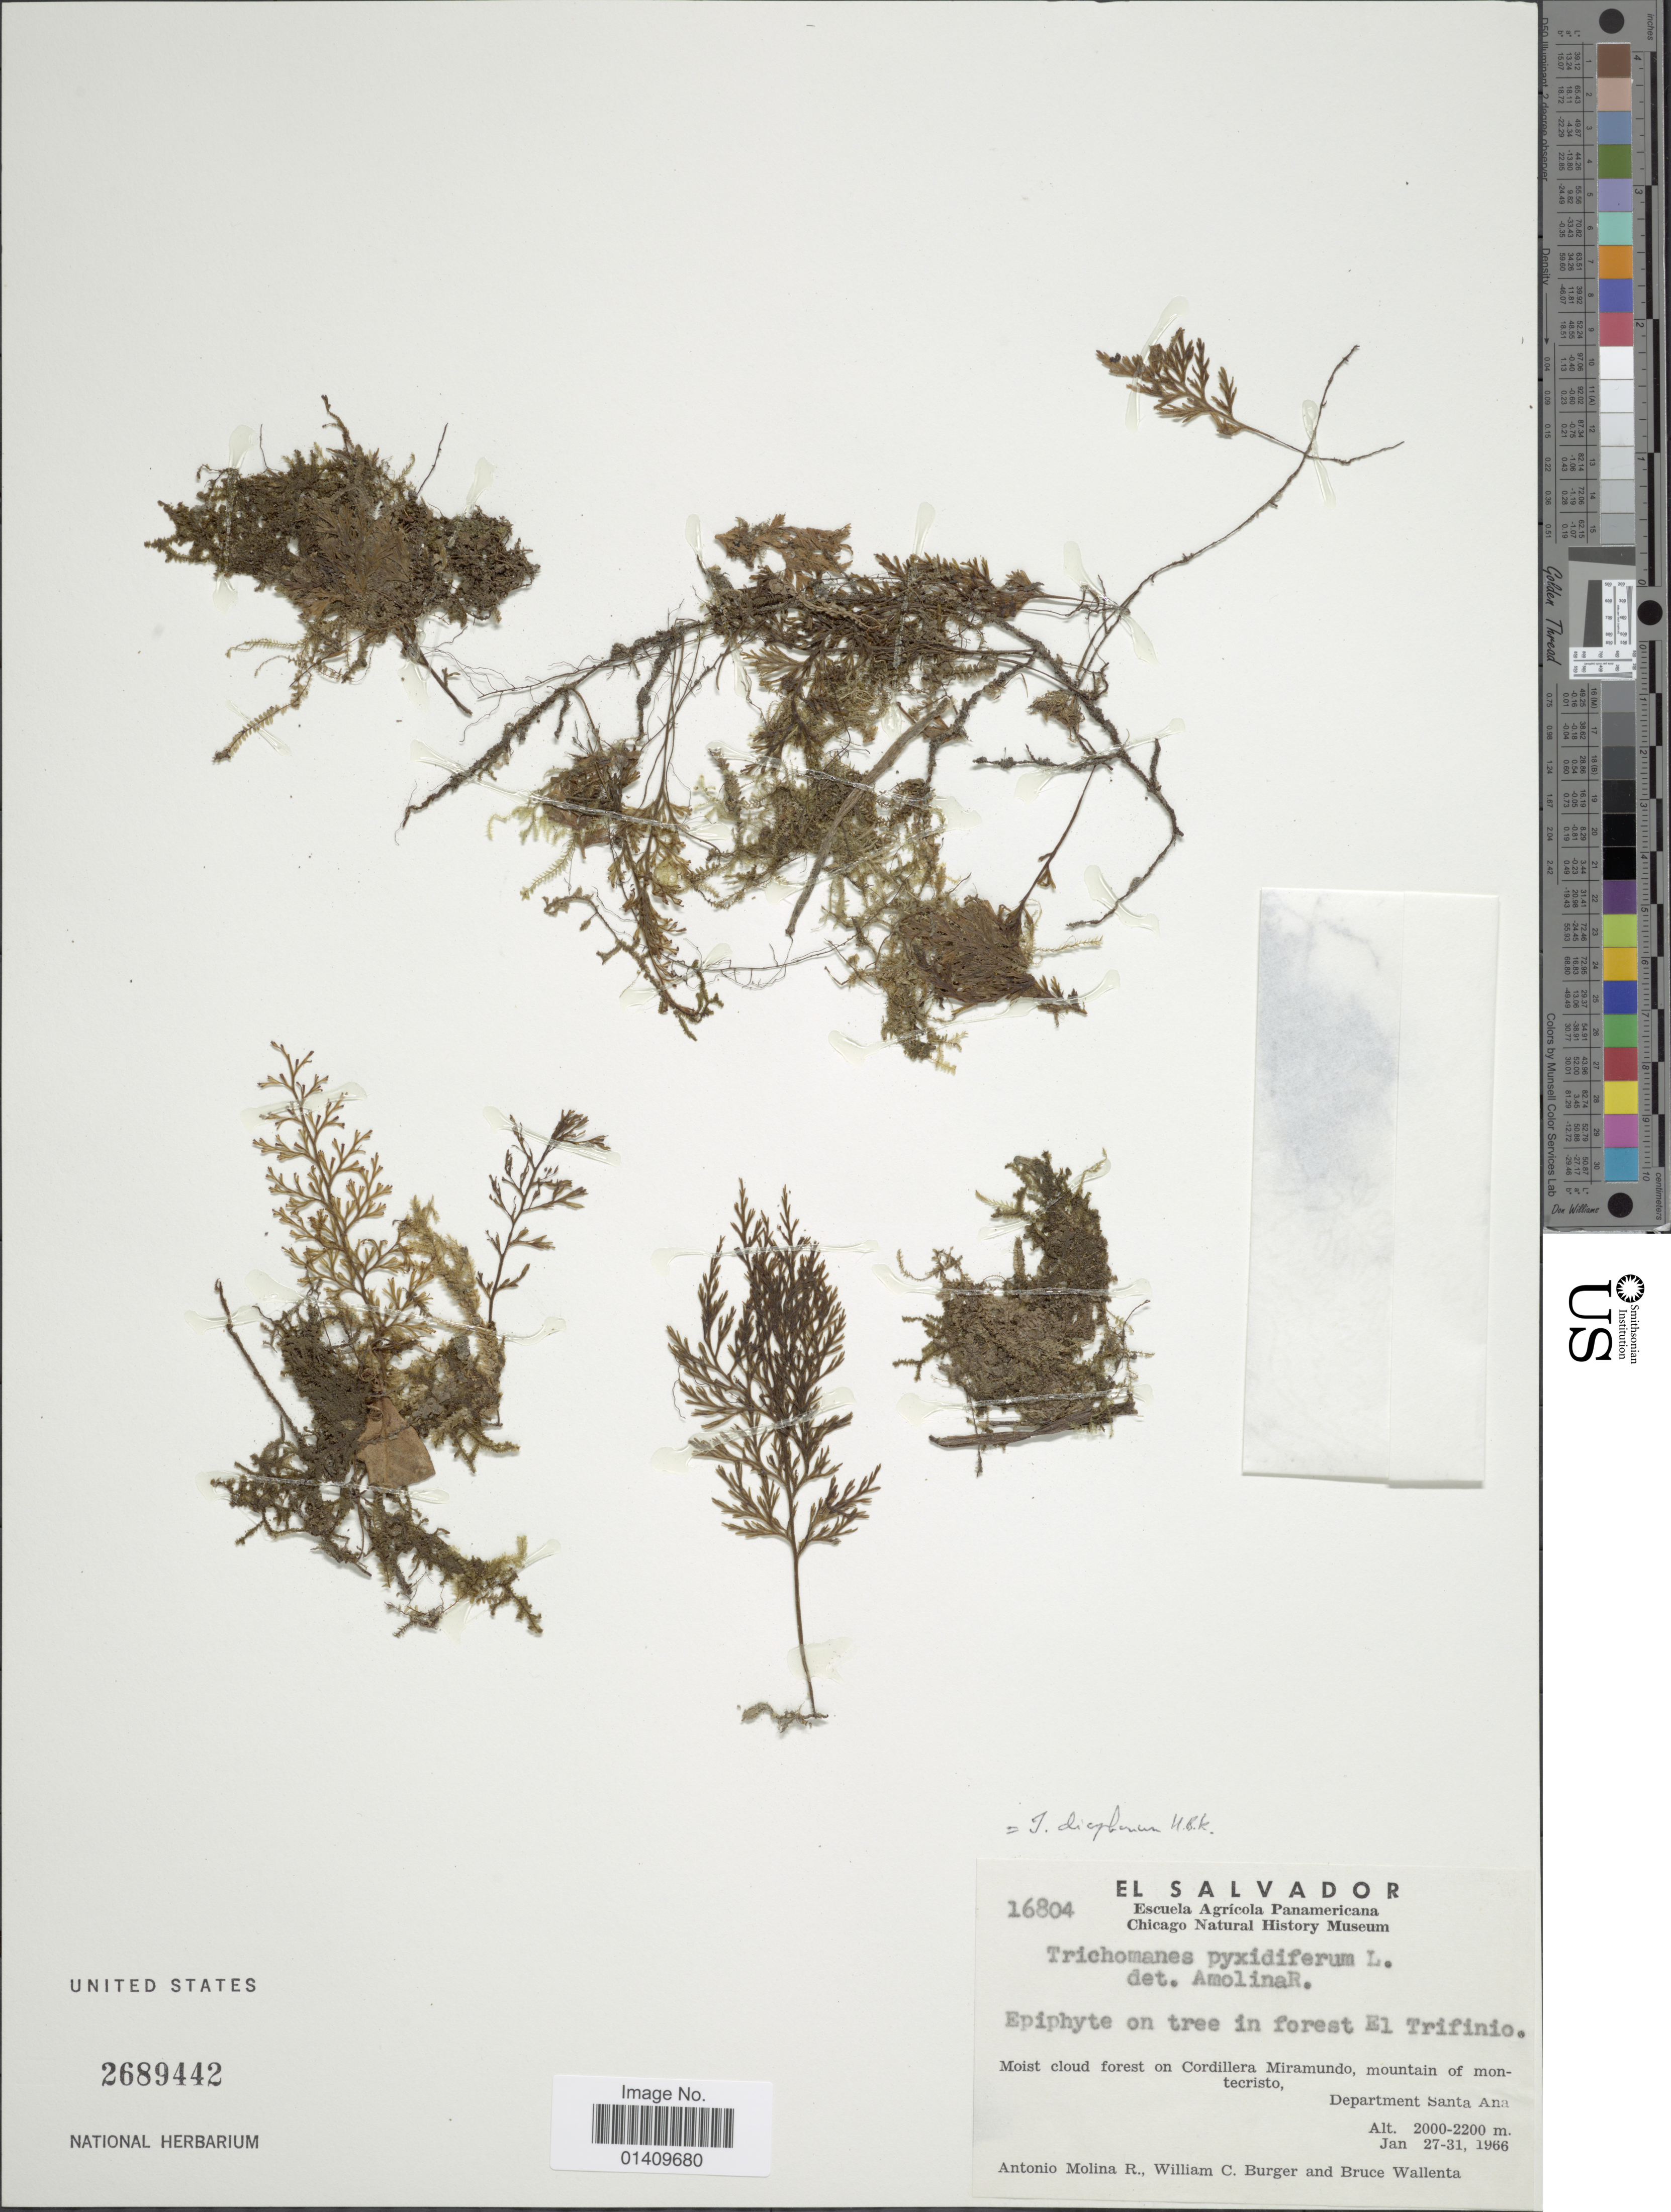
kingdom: Plantae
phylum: Tracheophyta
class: Polypodiopsida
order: Hymenophyllales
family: Hymenophyllaceae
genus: Polyphlebium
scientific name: Polyphlebium diaphanum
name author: (Kunth) Ebihara & Dubuisson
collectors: A. Molina R., W. Burger & B. Wallenta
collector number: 16804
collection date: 1966-01-27/1966-01-31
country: El Salvador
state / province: Santa Ana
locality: Moist cloud forest on Cordillera Mitamundo mountain of montecristo department Santa Ana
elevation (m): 2000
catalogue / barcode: US 2689442